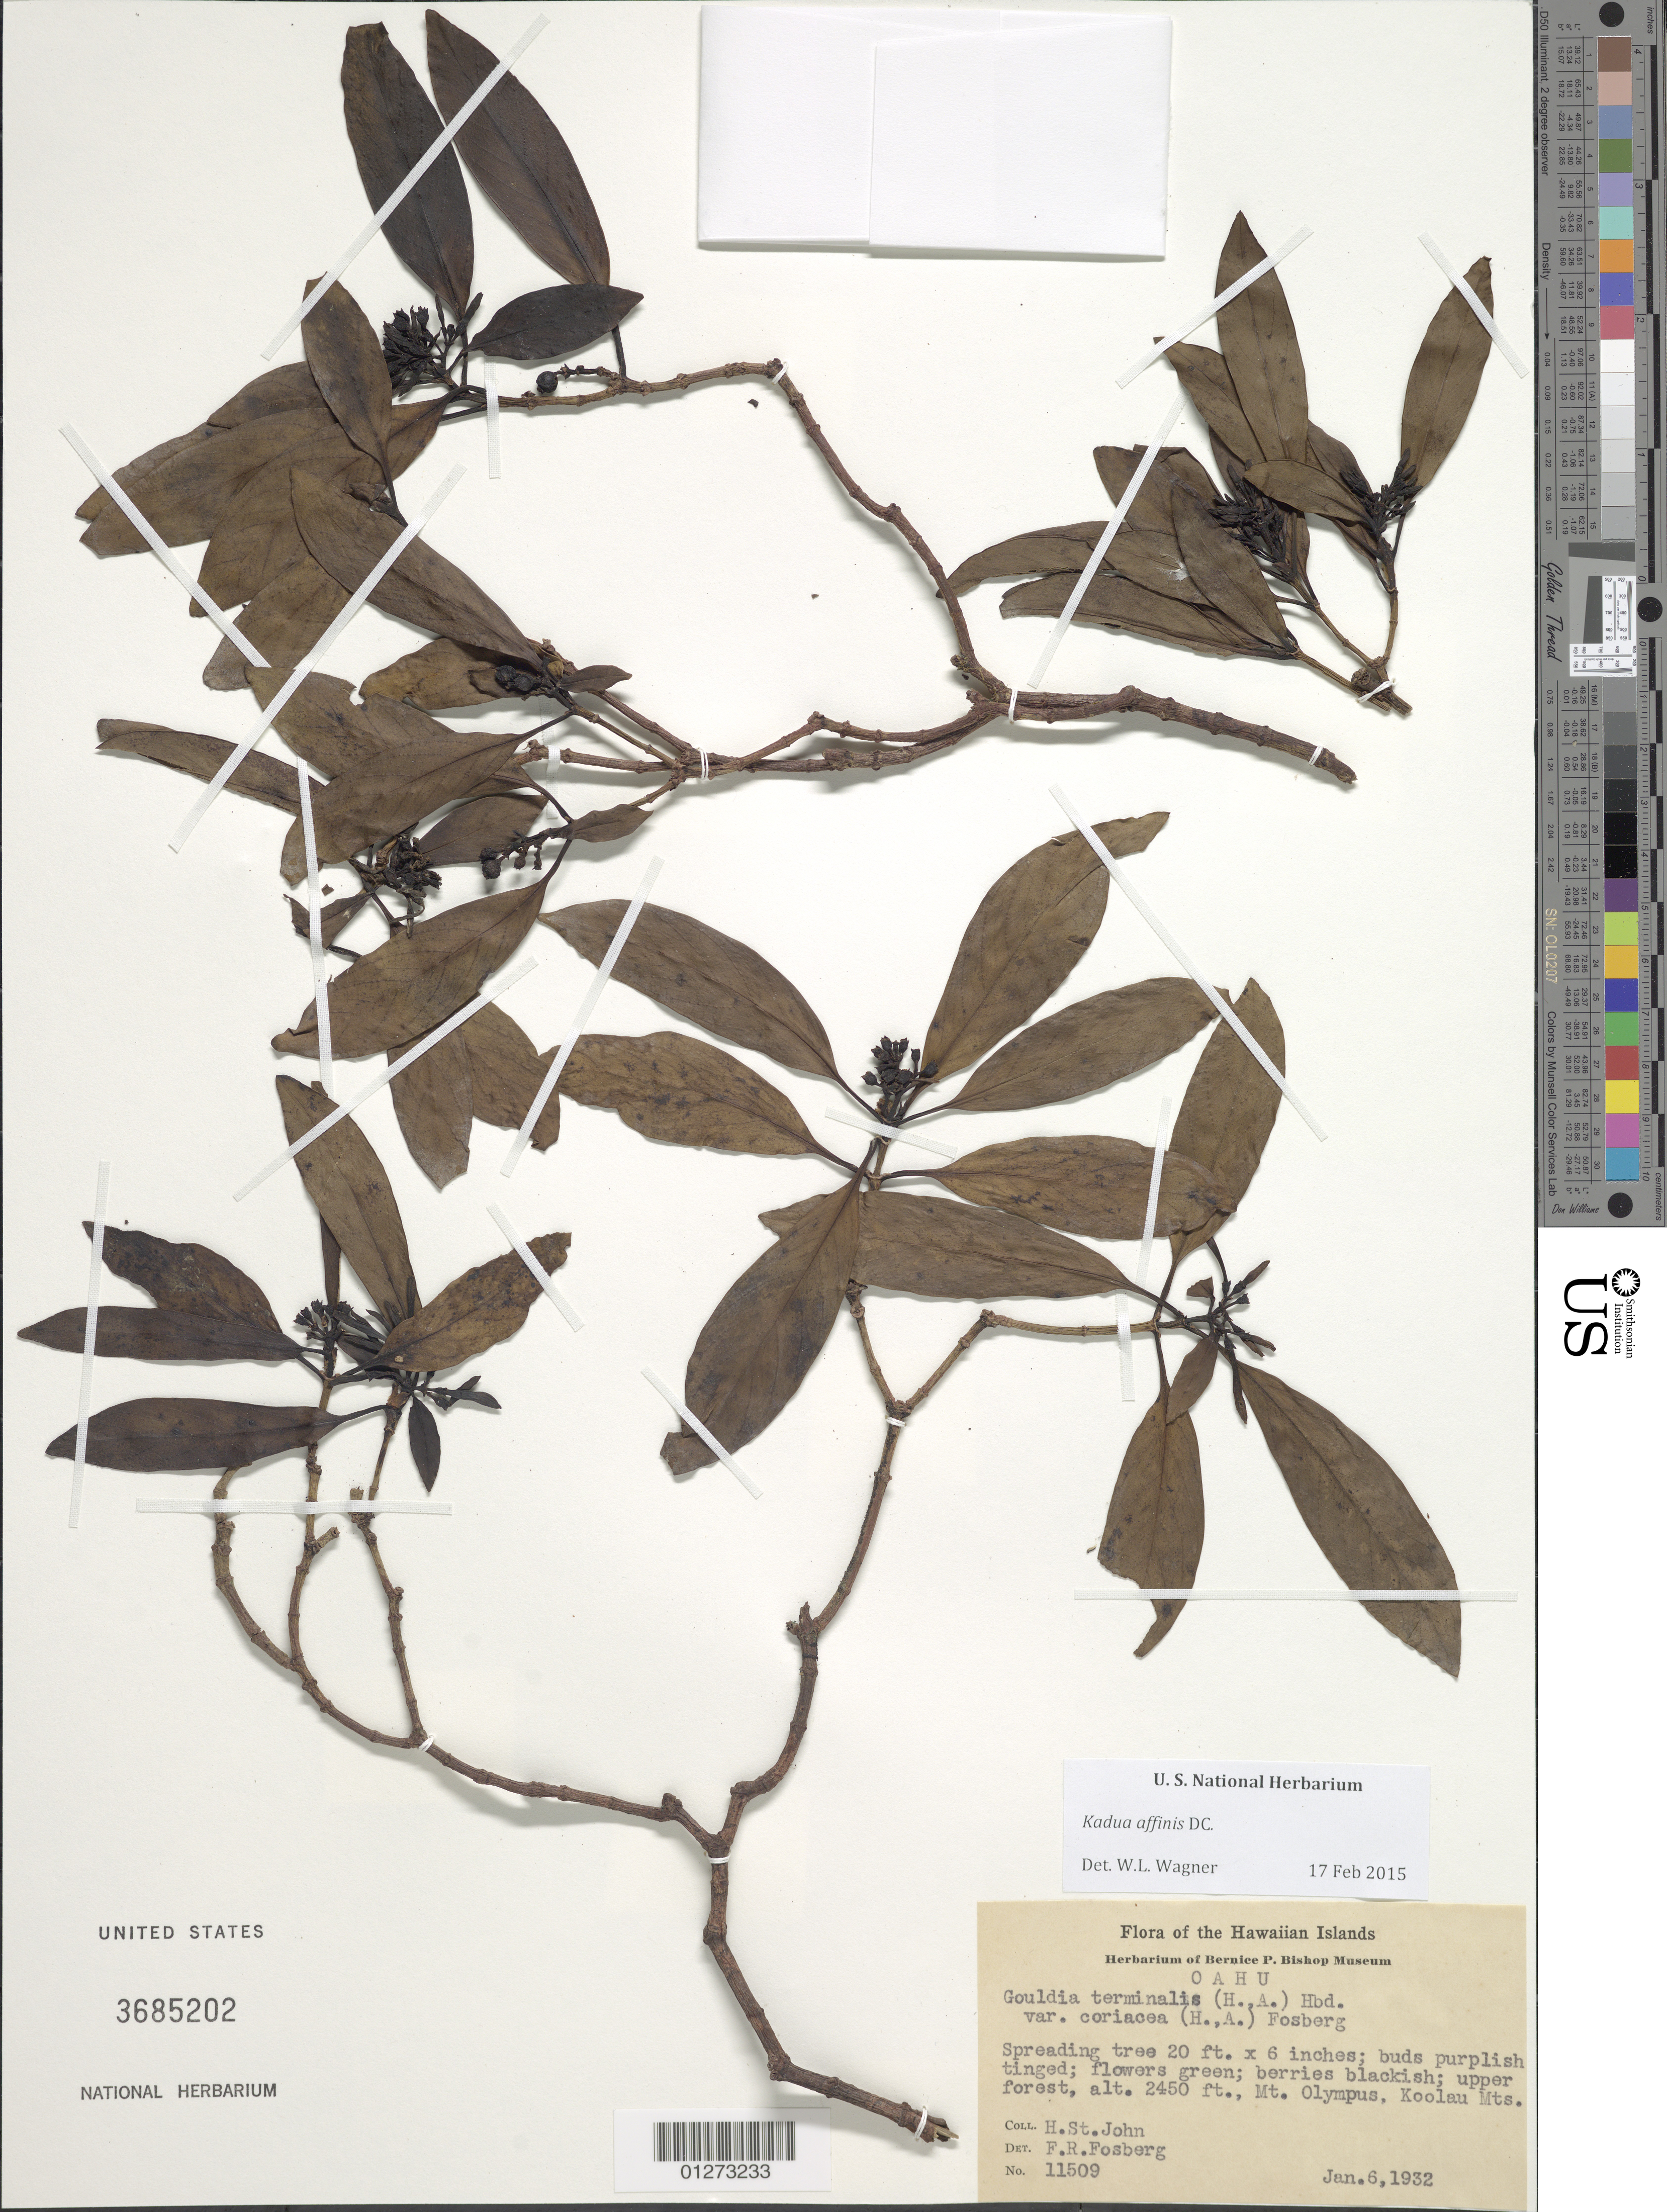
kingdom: Plantae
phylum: Tracheophyta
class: Magnoliopsida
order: Gentianales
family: Rubiaceae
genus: Kadua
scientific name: Kadua affinis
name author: DC.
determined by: Wagner, W. L., (BOT), Smithsonian Institution - National Museum of Natural History (UNITED STATES)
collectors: H. St. John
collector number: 11509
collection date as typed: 6 jan 1932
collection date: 1932-01-06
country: United States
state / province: Hawaii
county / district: Honolulu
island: Oahu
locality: Koolau Mts., Mt. Olympus.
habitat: Upper forest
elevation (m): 747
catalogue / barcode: US 3685202